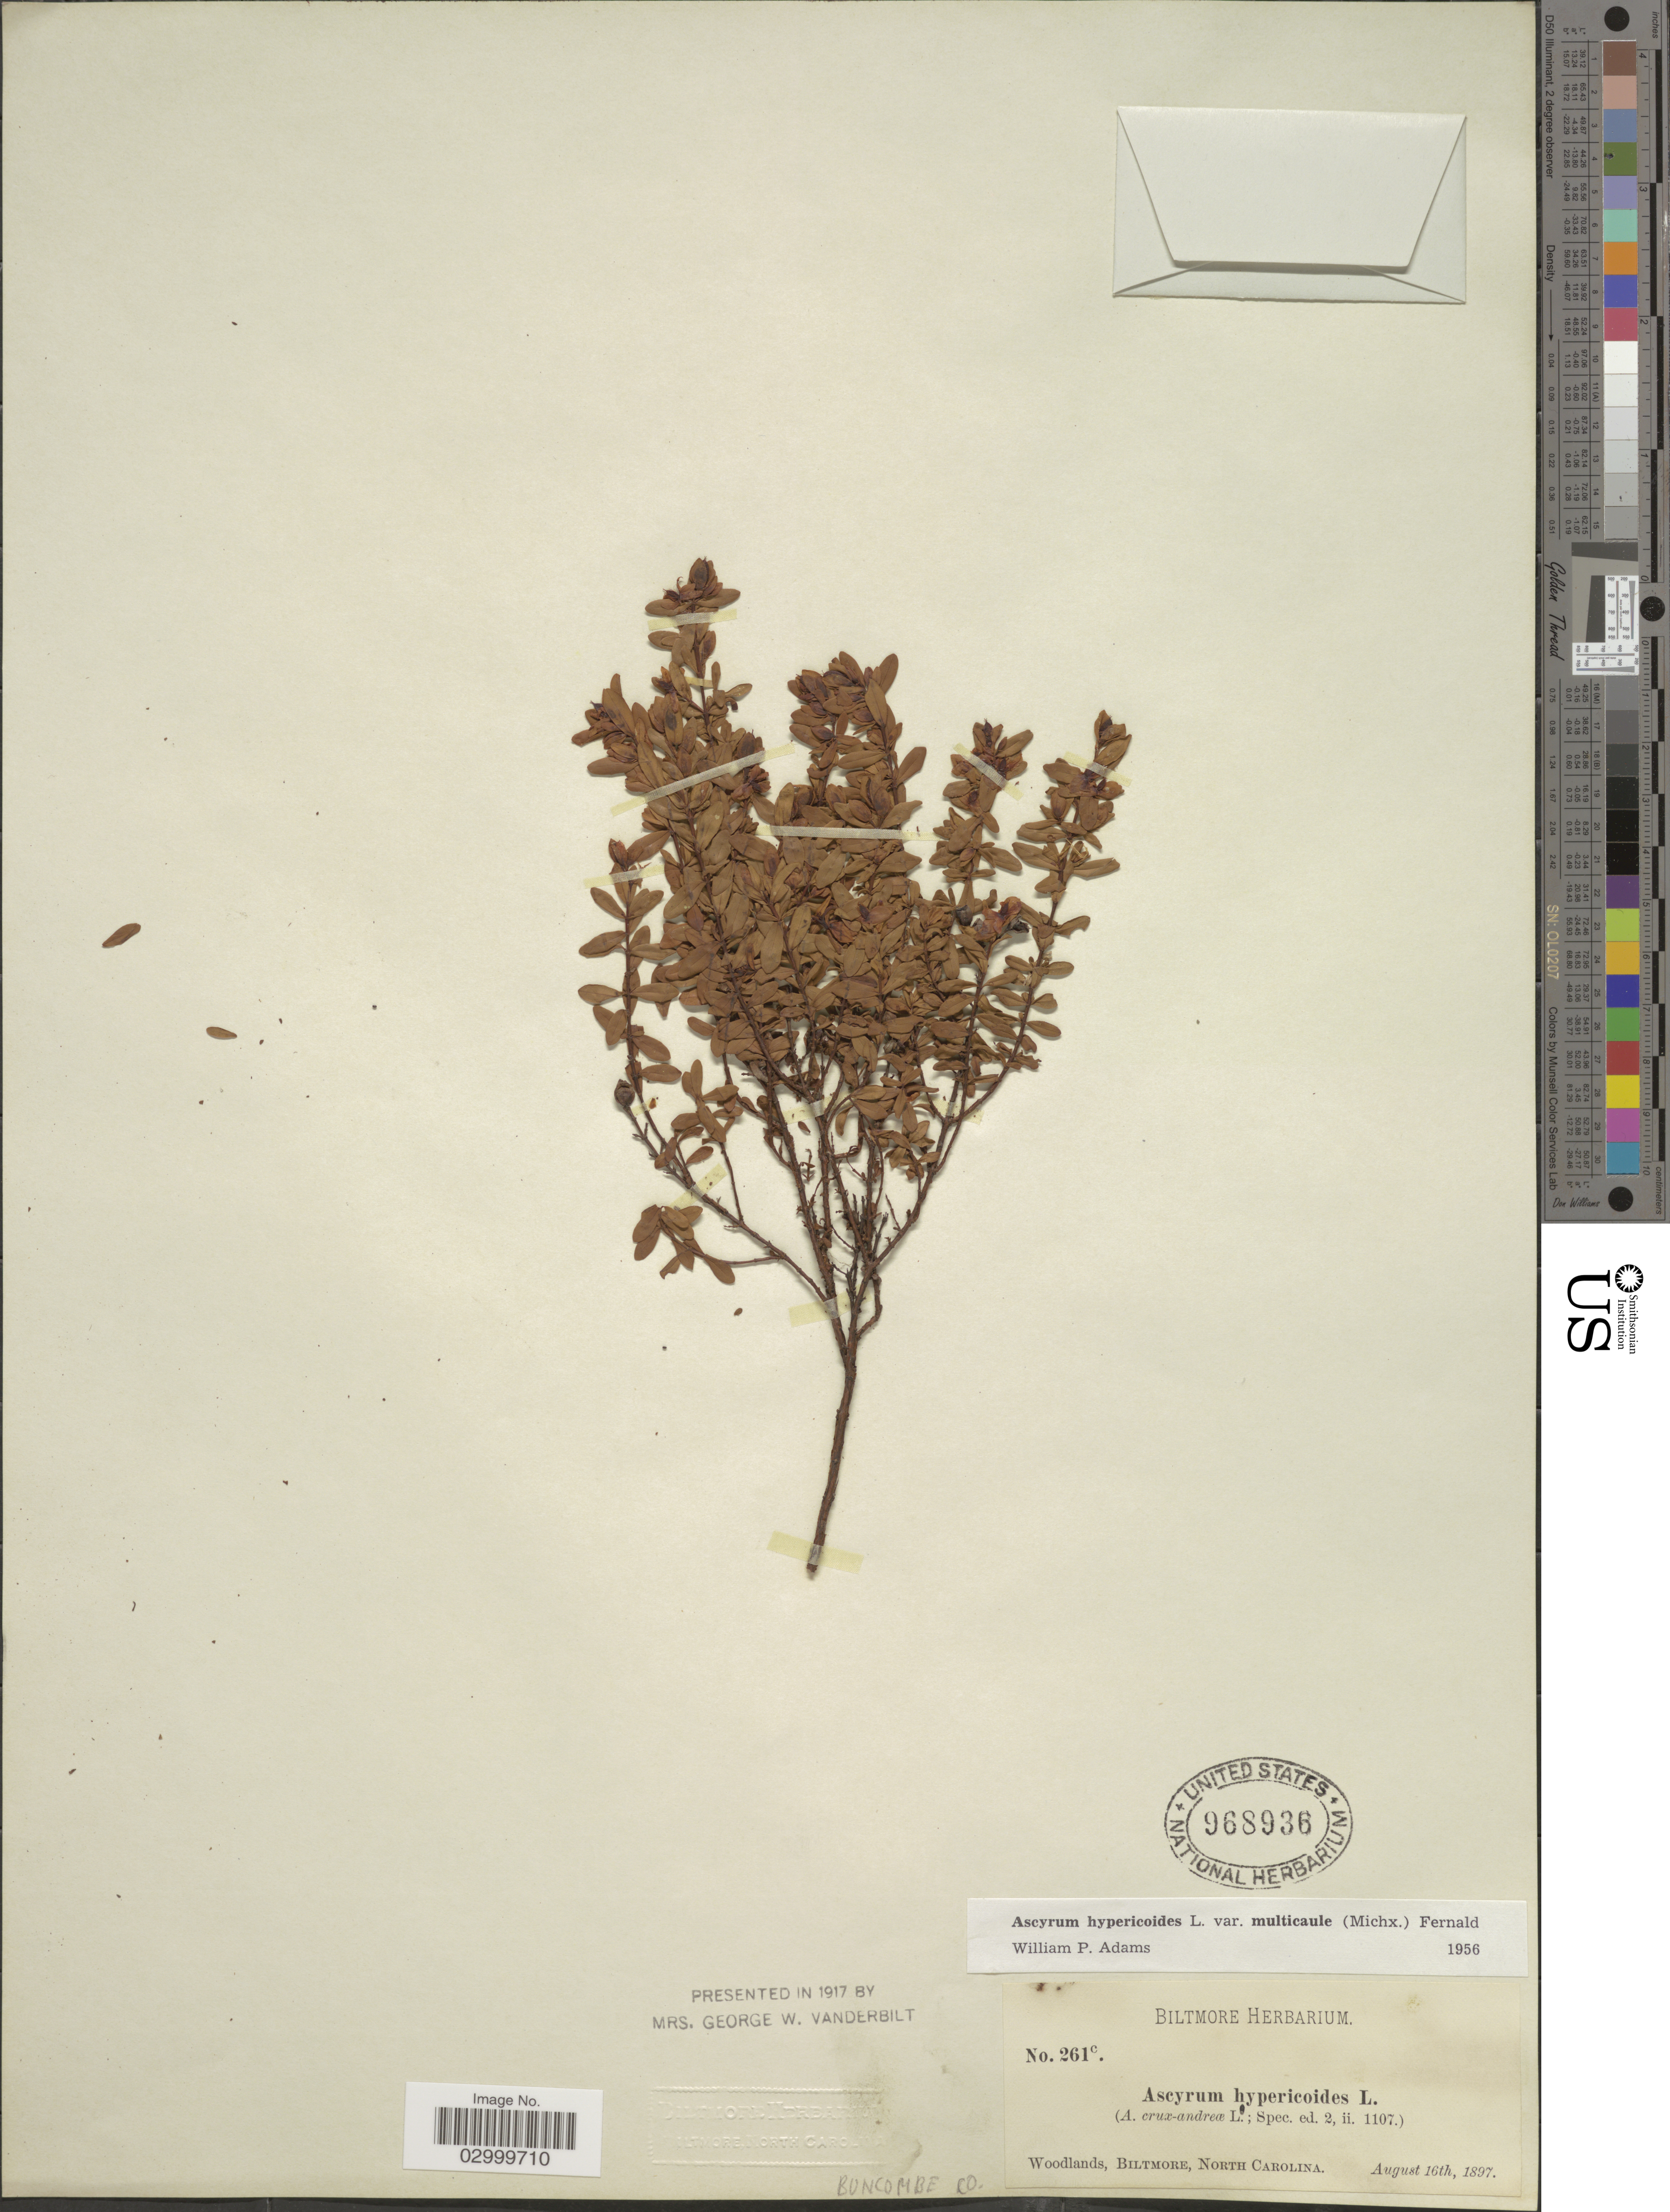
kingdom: Plantae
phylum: Tracheophyta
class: Magnoliopsida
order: Malpighiales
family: Hypericaceae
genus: Hypericum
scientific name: Hypericum stragulum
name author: W.P. Adams & N. Robson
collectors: ex herb. Biltmore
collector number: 261c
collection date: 1897-08-16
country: United States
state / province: North Carolina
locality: Biltmore, Buncombe Co.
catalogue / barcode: US 968936